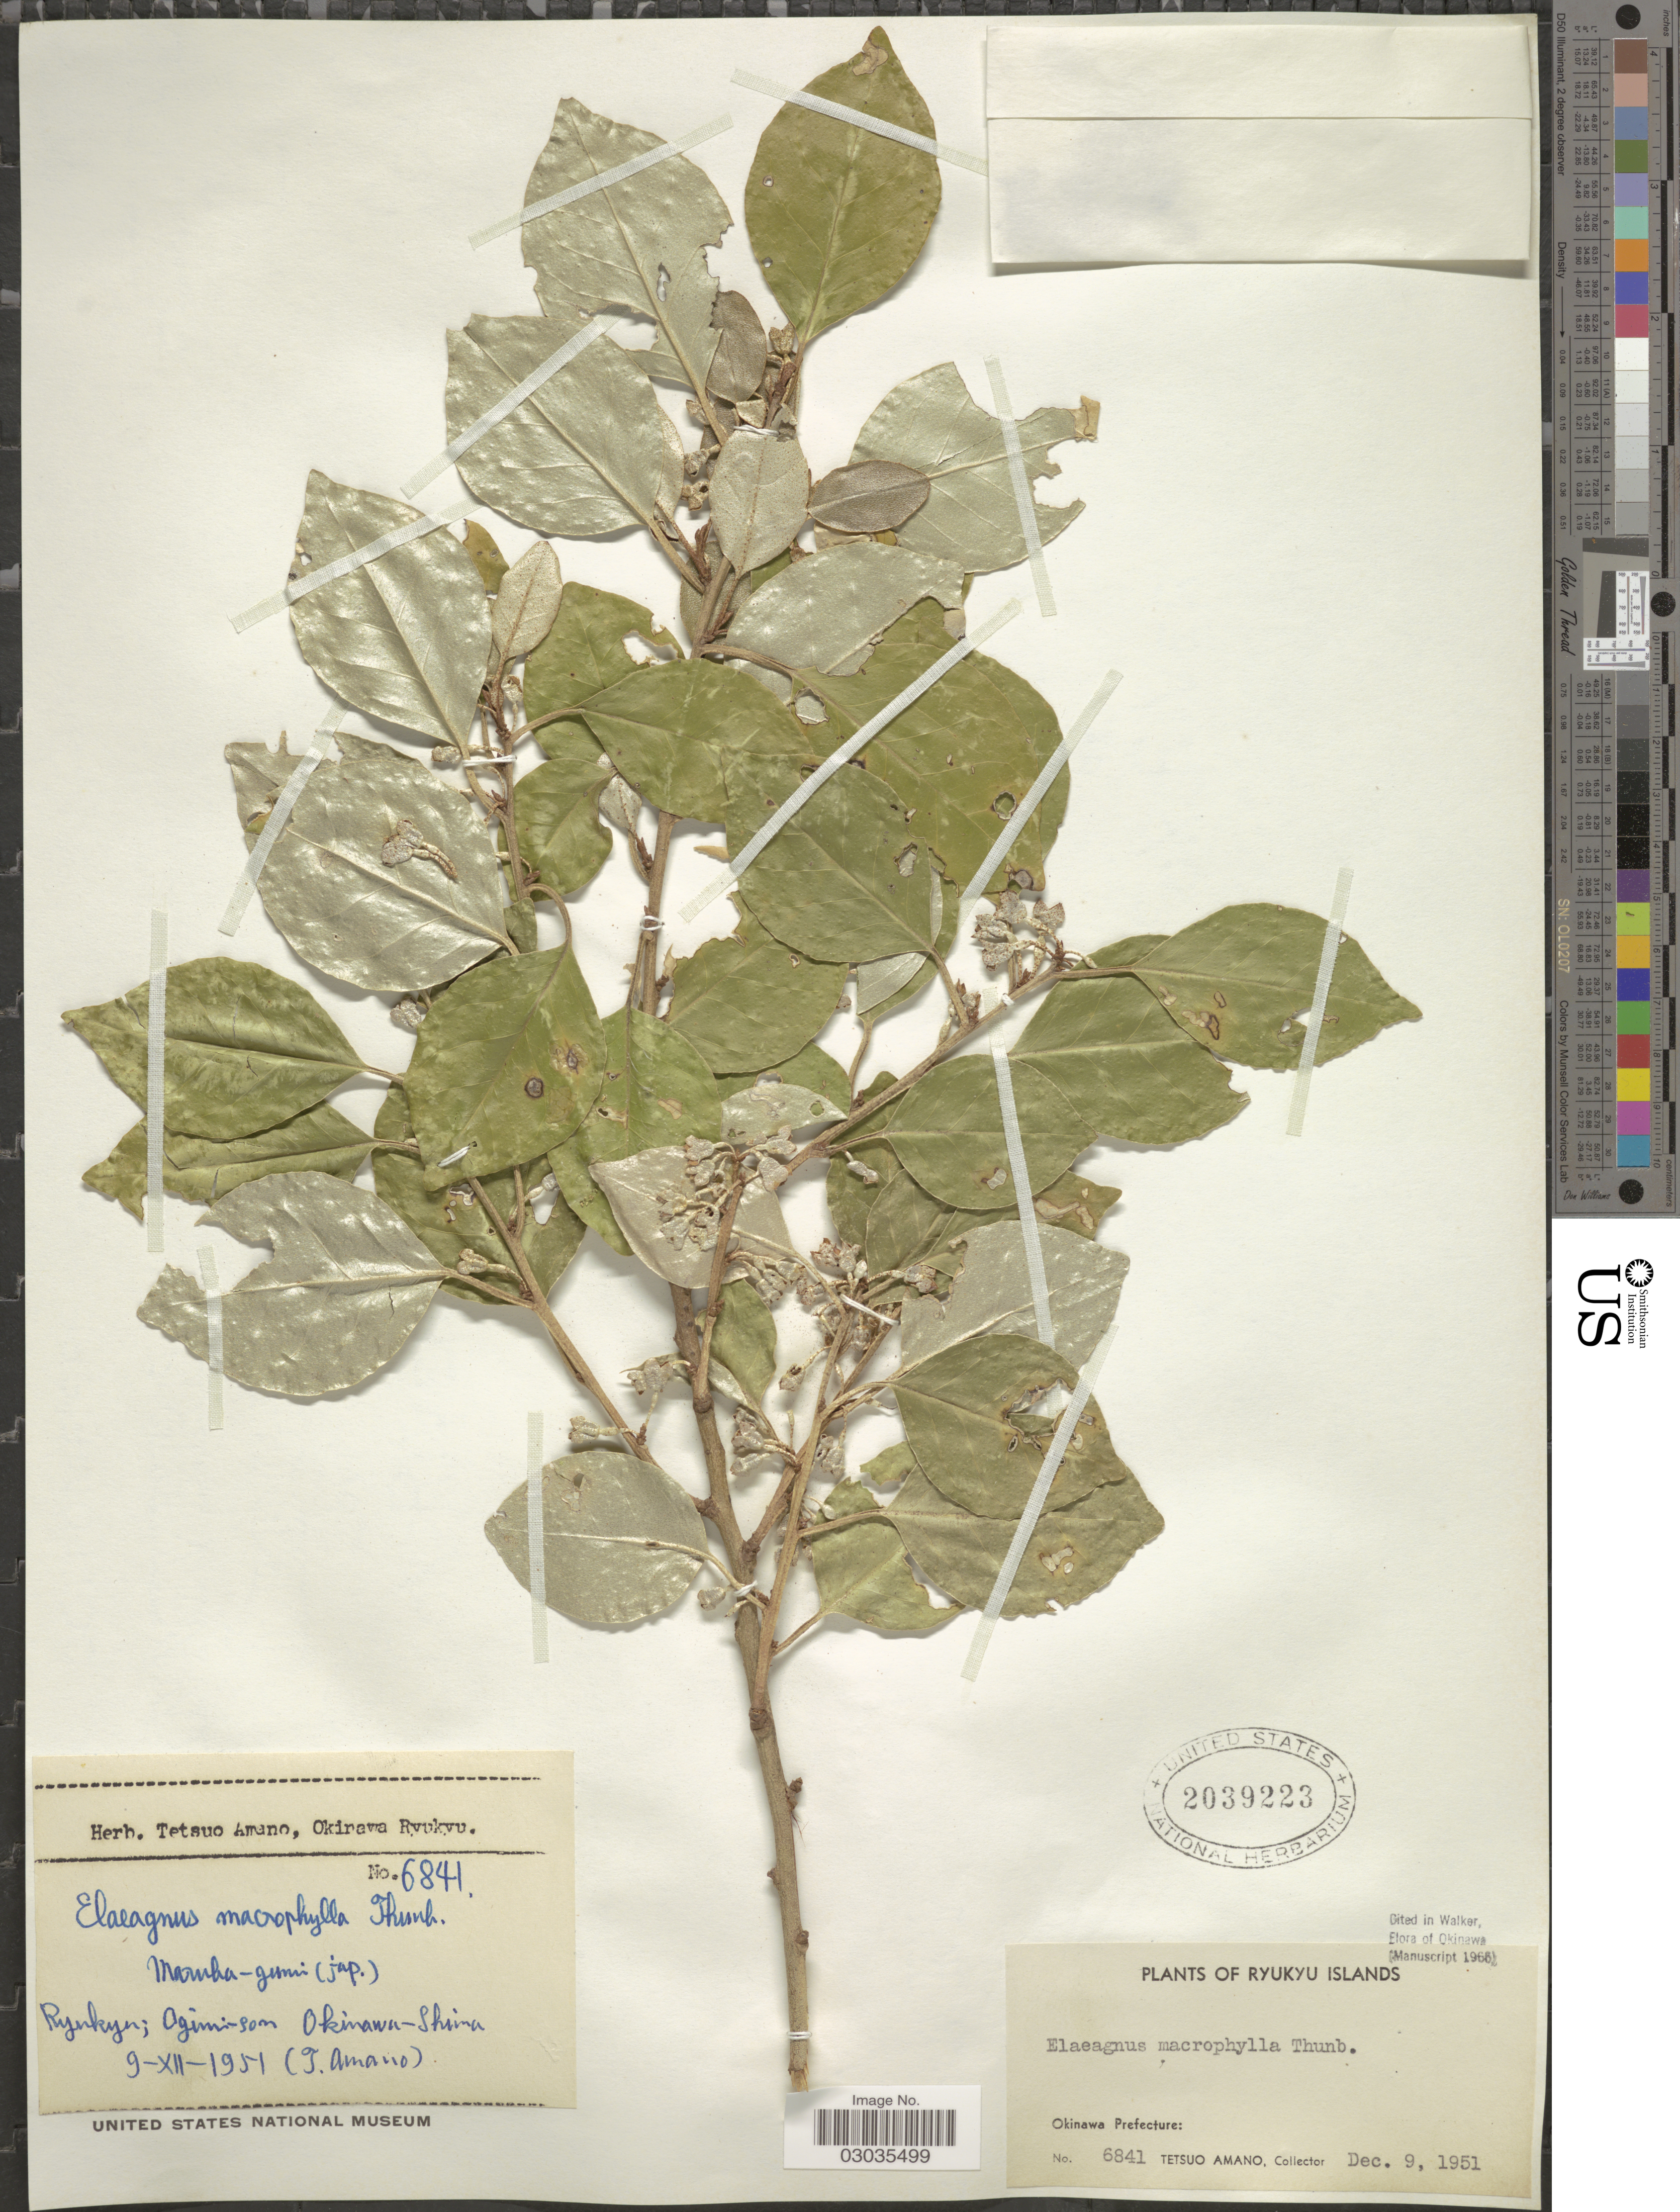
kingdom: Plantae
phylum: Tracheophyta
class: Magnoliopsida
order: Rosales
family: Elaeagnaceae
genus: Elaeagnus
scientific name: Elaeagnus macrophylla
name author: Thunb.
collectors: T. Amano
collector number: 6841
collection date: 1951-12-09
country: Japan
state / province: Okinawa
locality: Ryukyu Islands. Okinawa Prefecture. Agimi-son, Okinawa-Shima.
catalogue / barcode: US 2039223